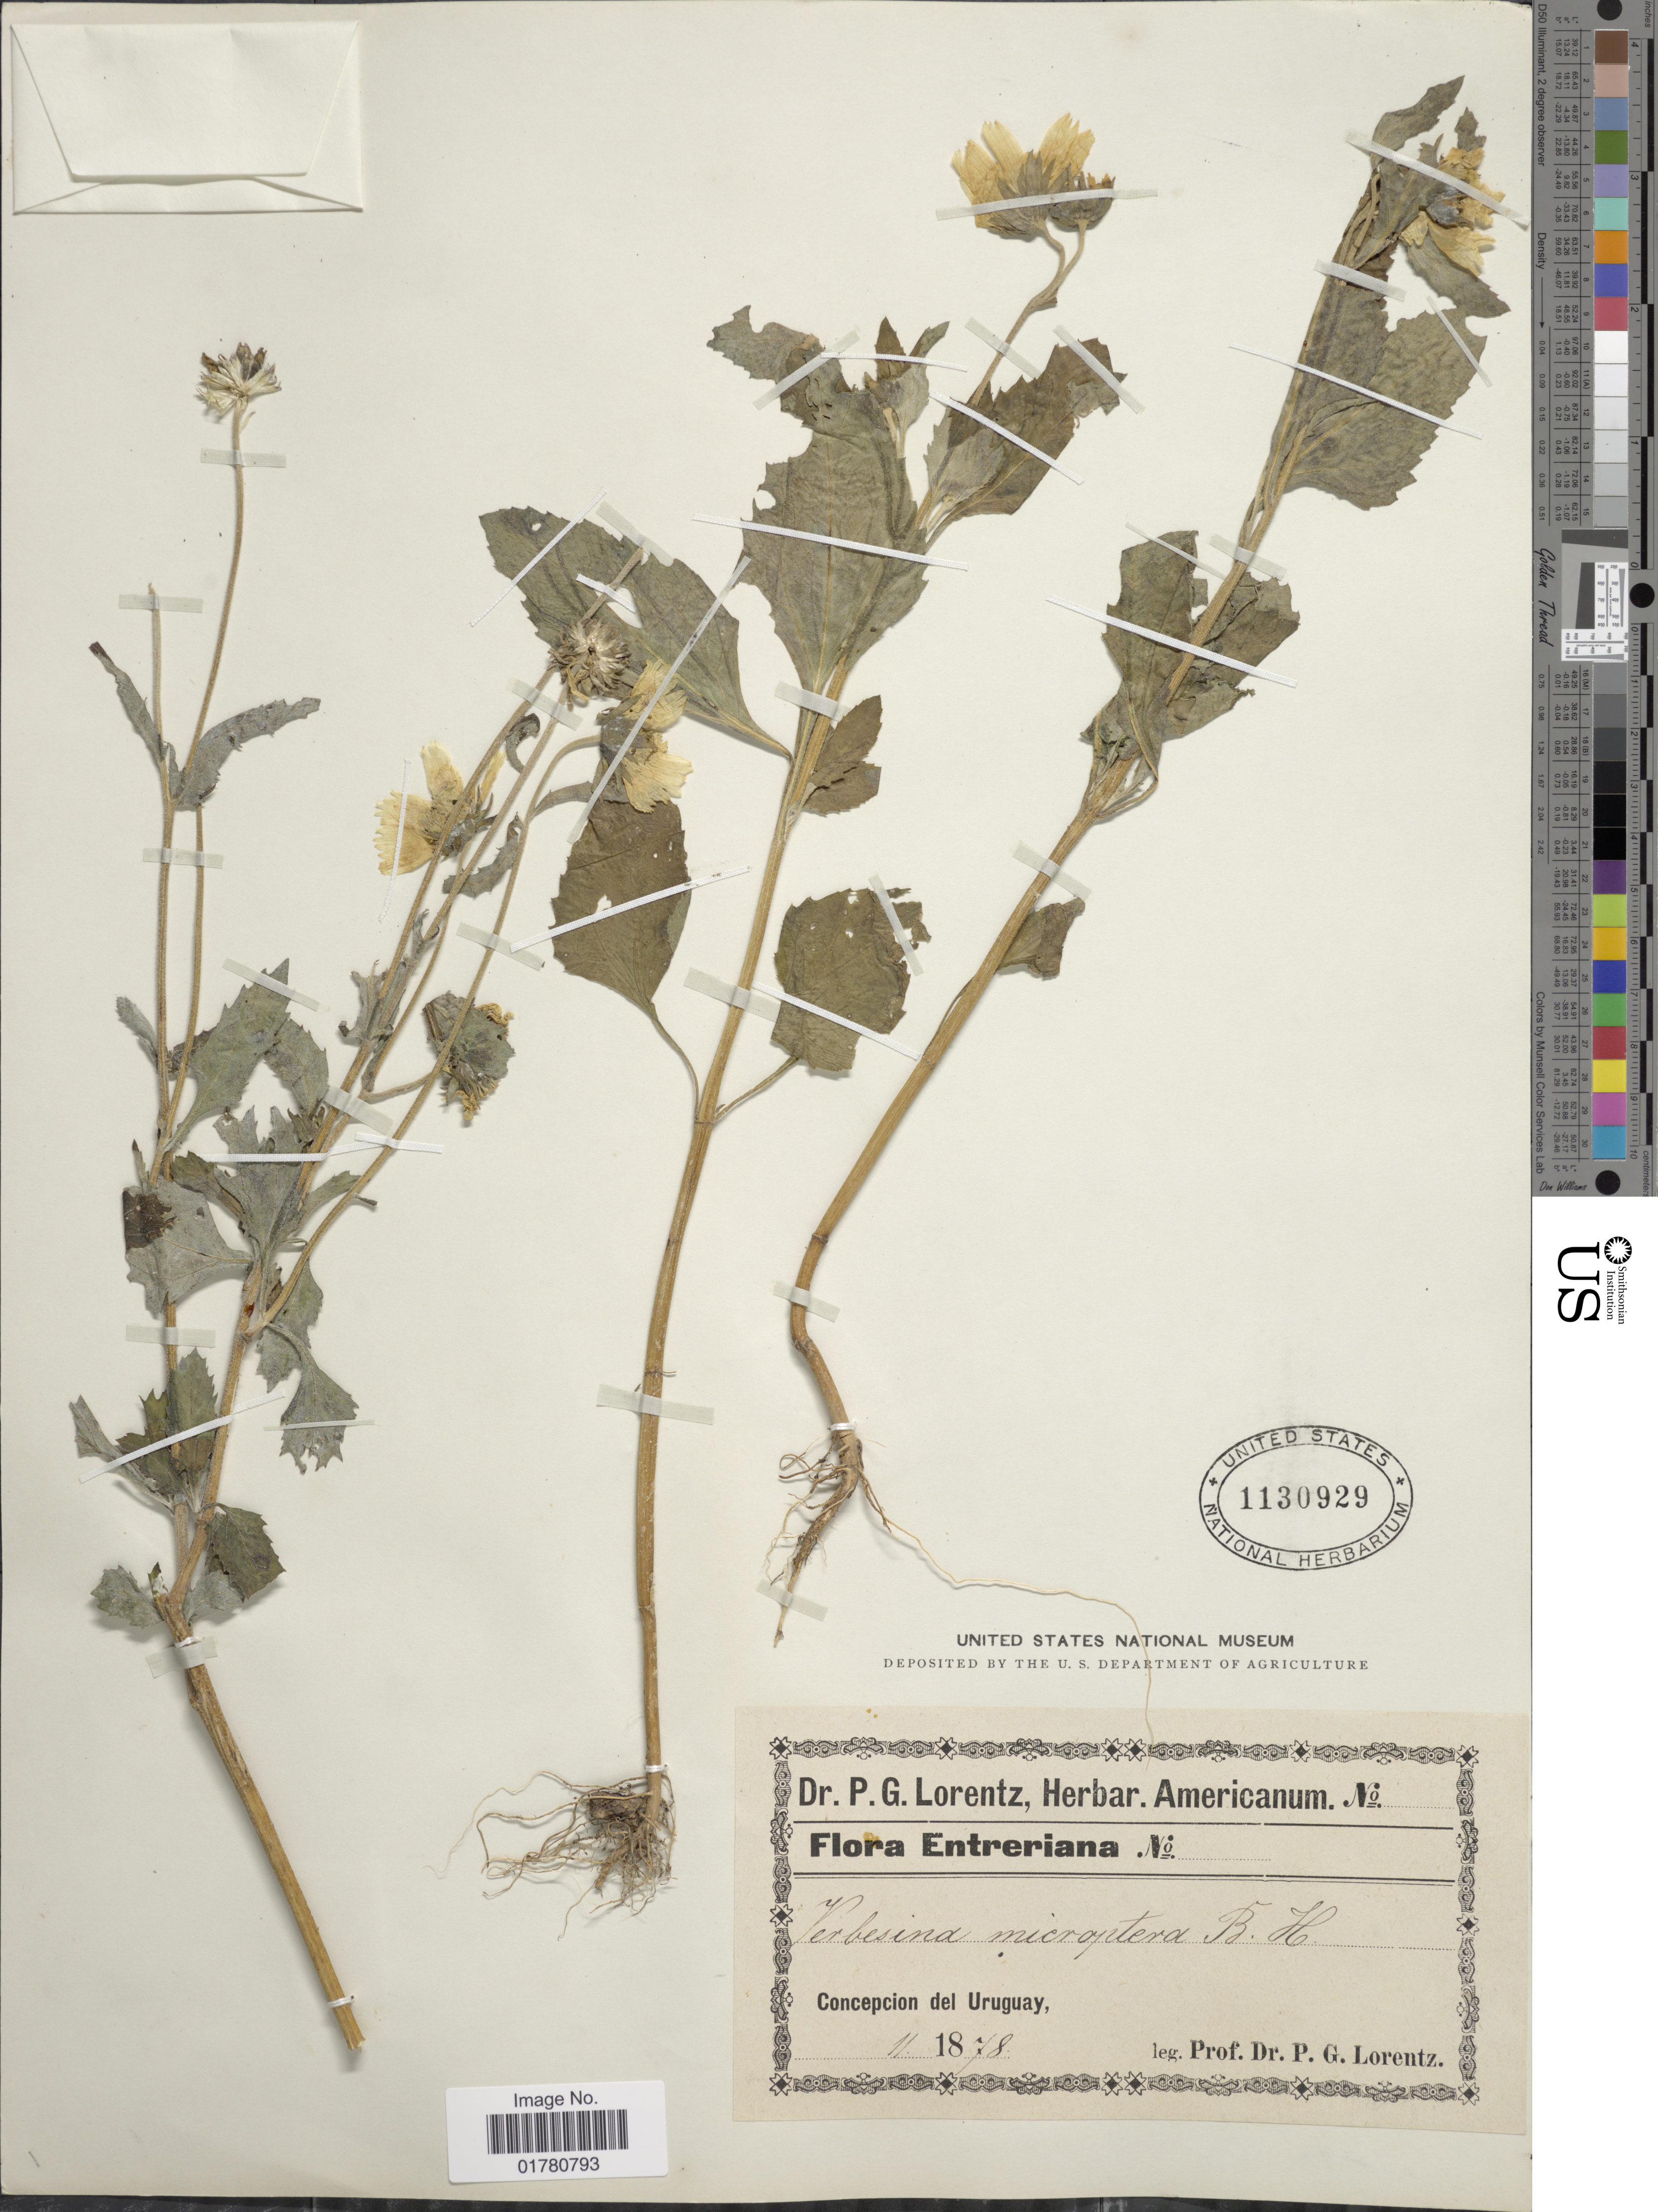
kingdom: Plantae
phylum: Tracheophyta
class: Magnoliopsida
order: Asterales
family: Asteraceae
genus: Verbesina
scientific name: Verbesina encelioides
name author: (Cav.) Benth. & Hook. ex A. Gray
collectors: P. G. Lorentz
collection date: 1878-11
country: Uruguay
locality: Enteriana, Concepcion del Uruguay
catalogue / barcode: US 1130929